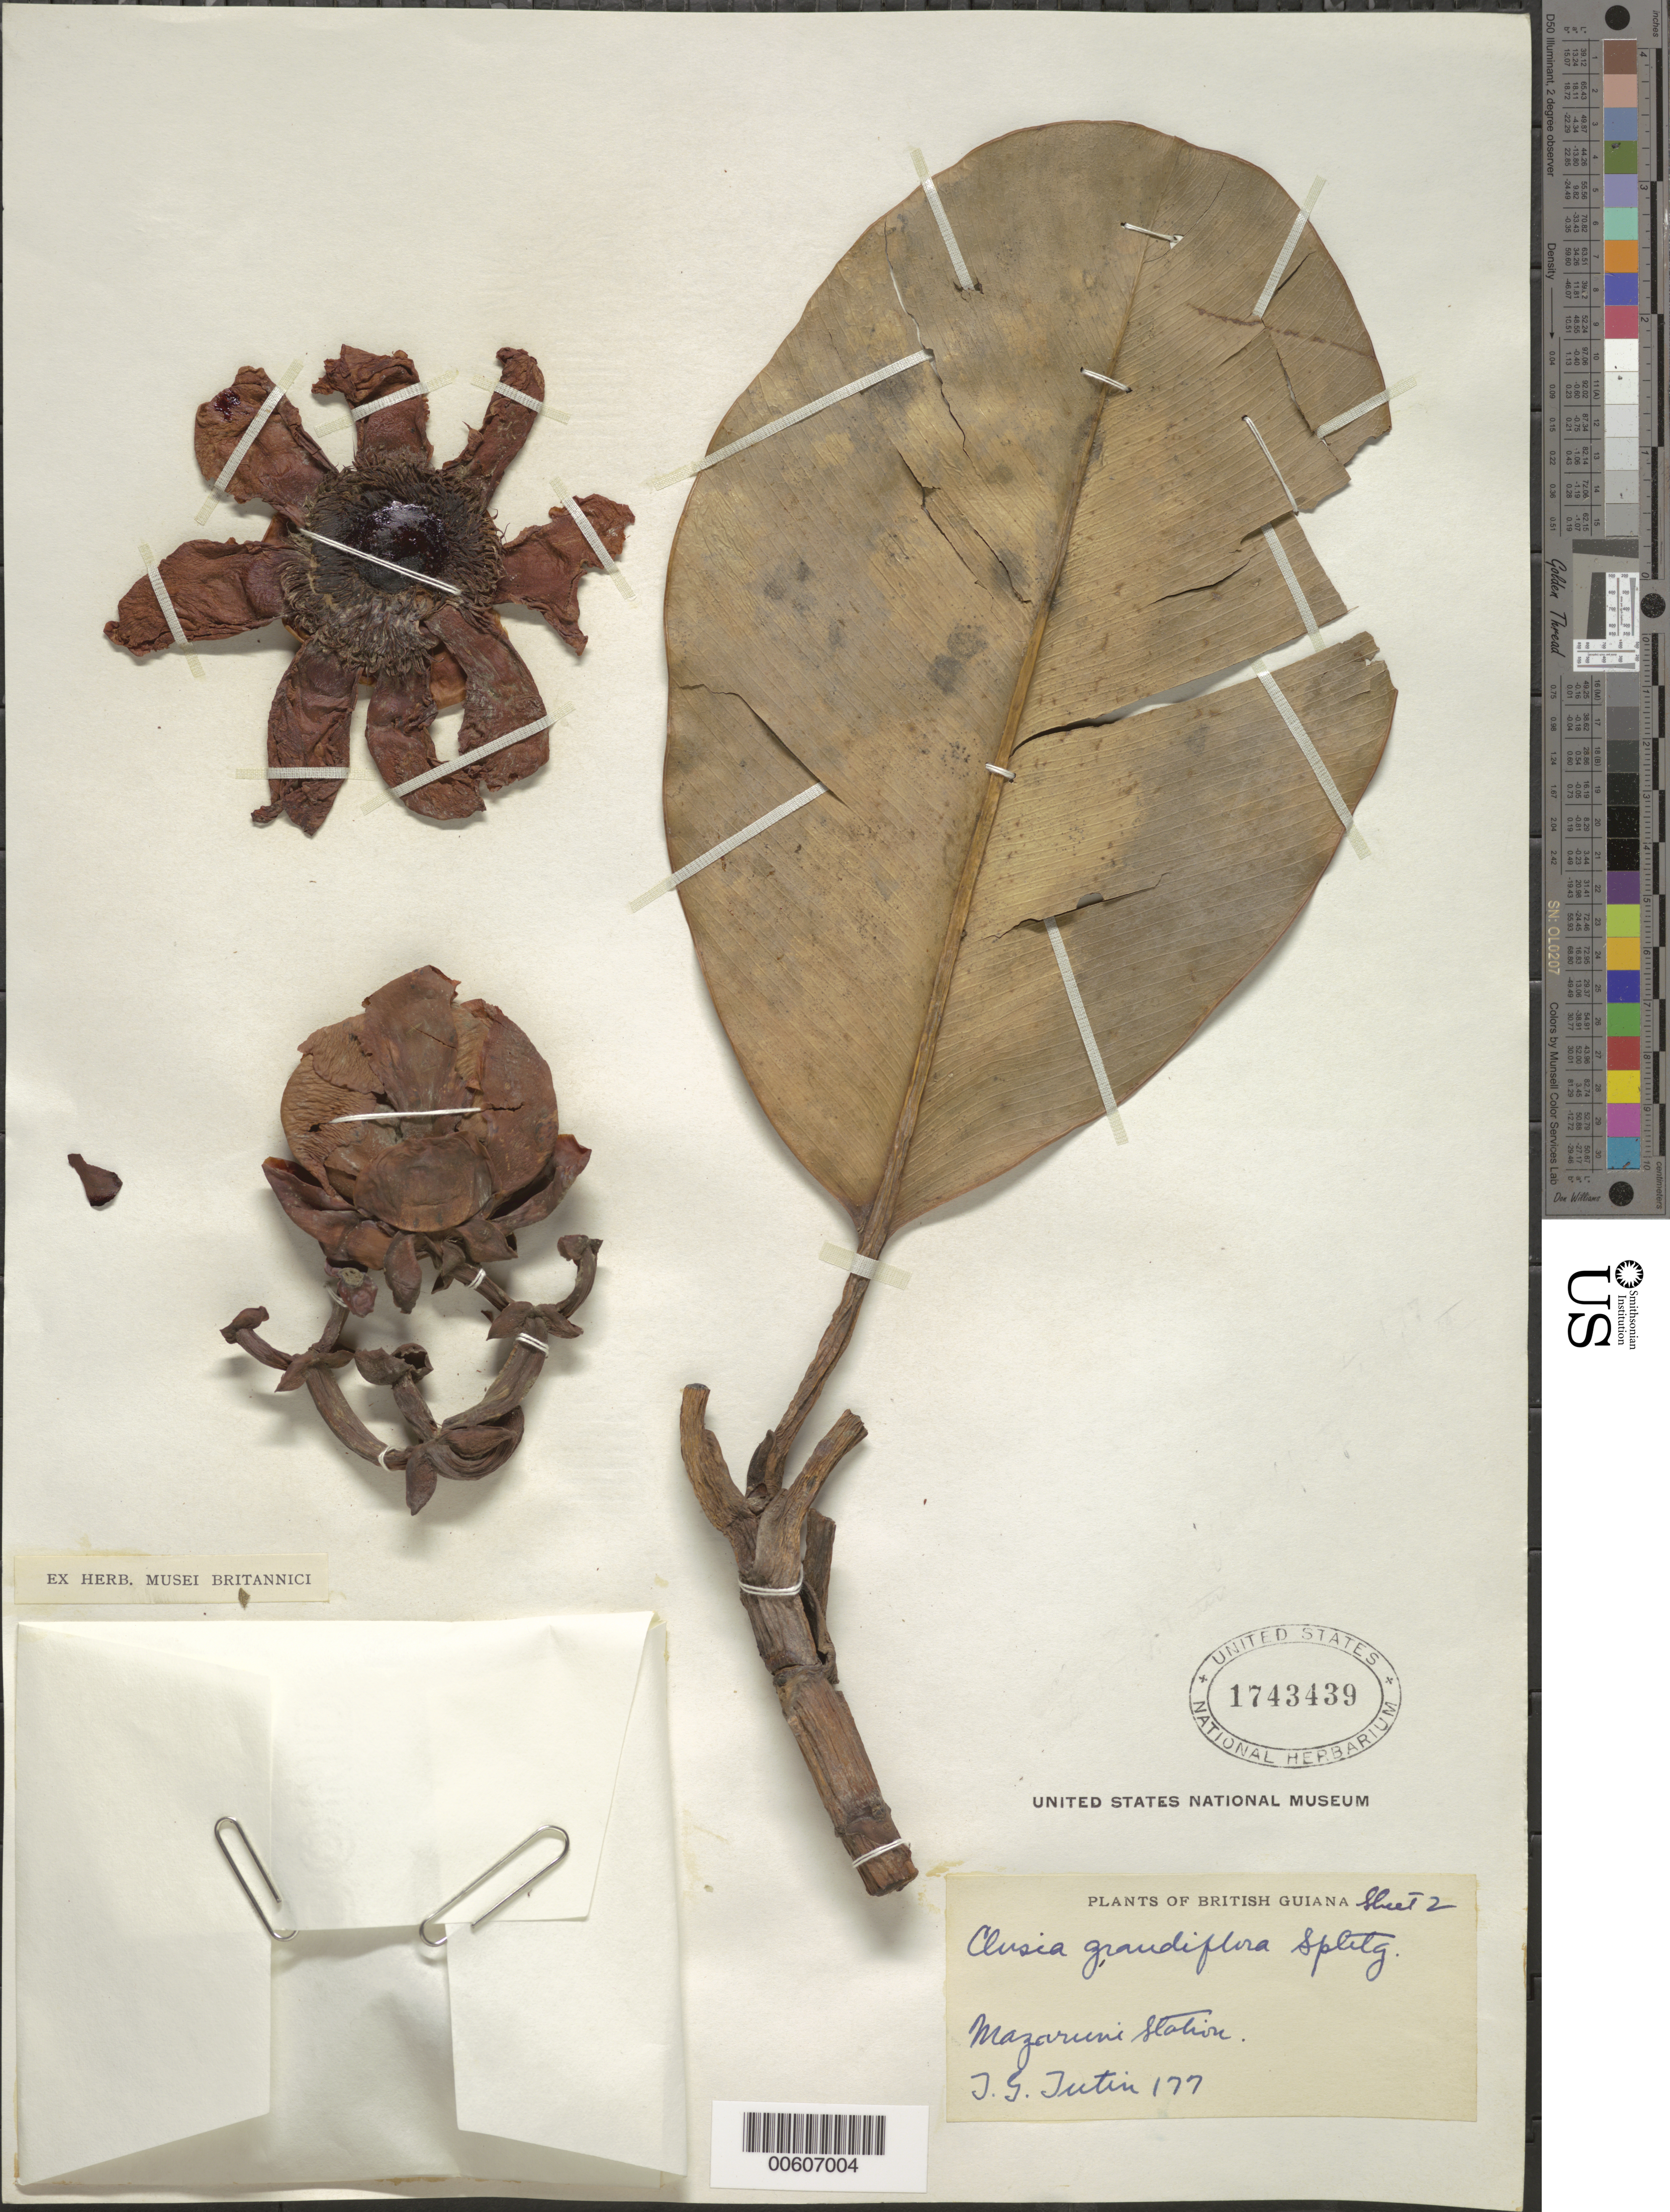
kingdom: Plantae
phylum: Tracheophyta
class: Magnoliopsida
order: Malpighiales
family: Clusiaceae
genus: Clusia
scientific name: Clusia grandiflora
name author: Splitg.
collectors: T. G. Tutin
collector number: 177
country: Guyana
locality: British Guiana. Mazaruni Station.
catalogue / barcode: US 1743439